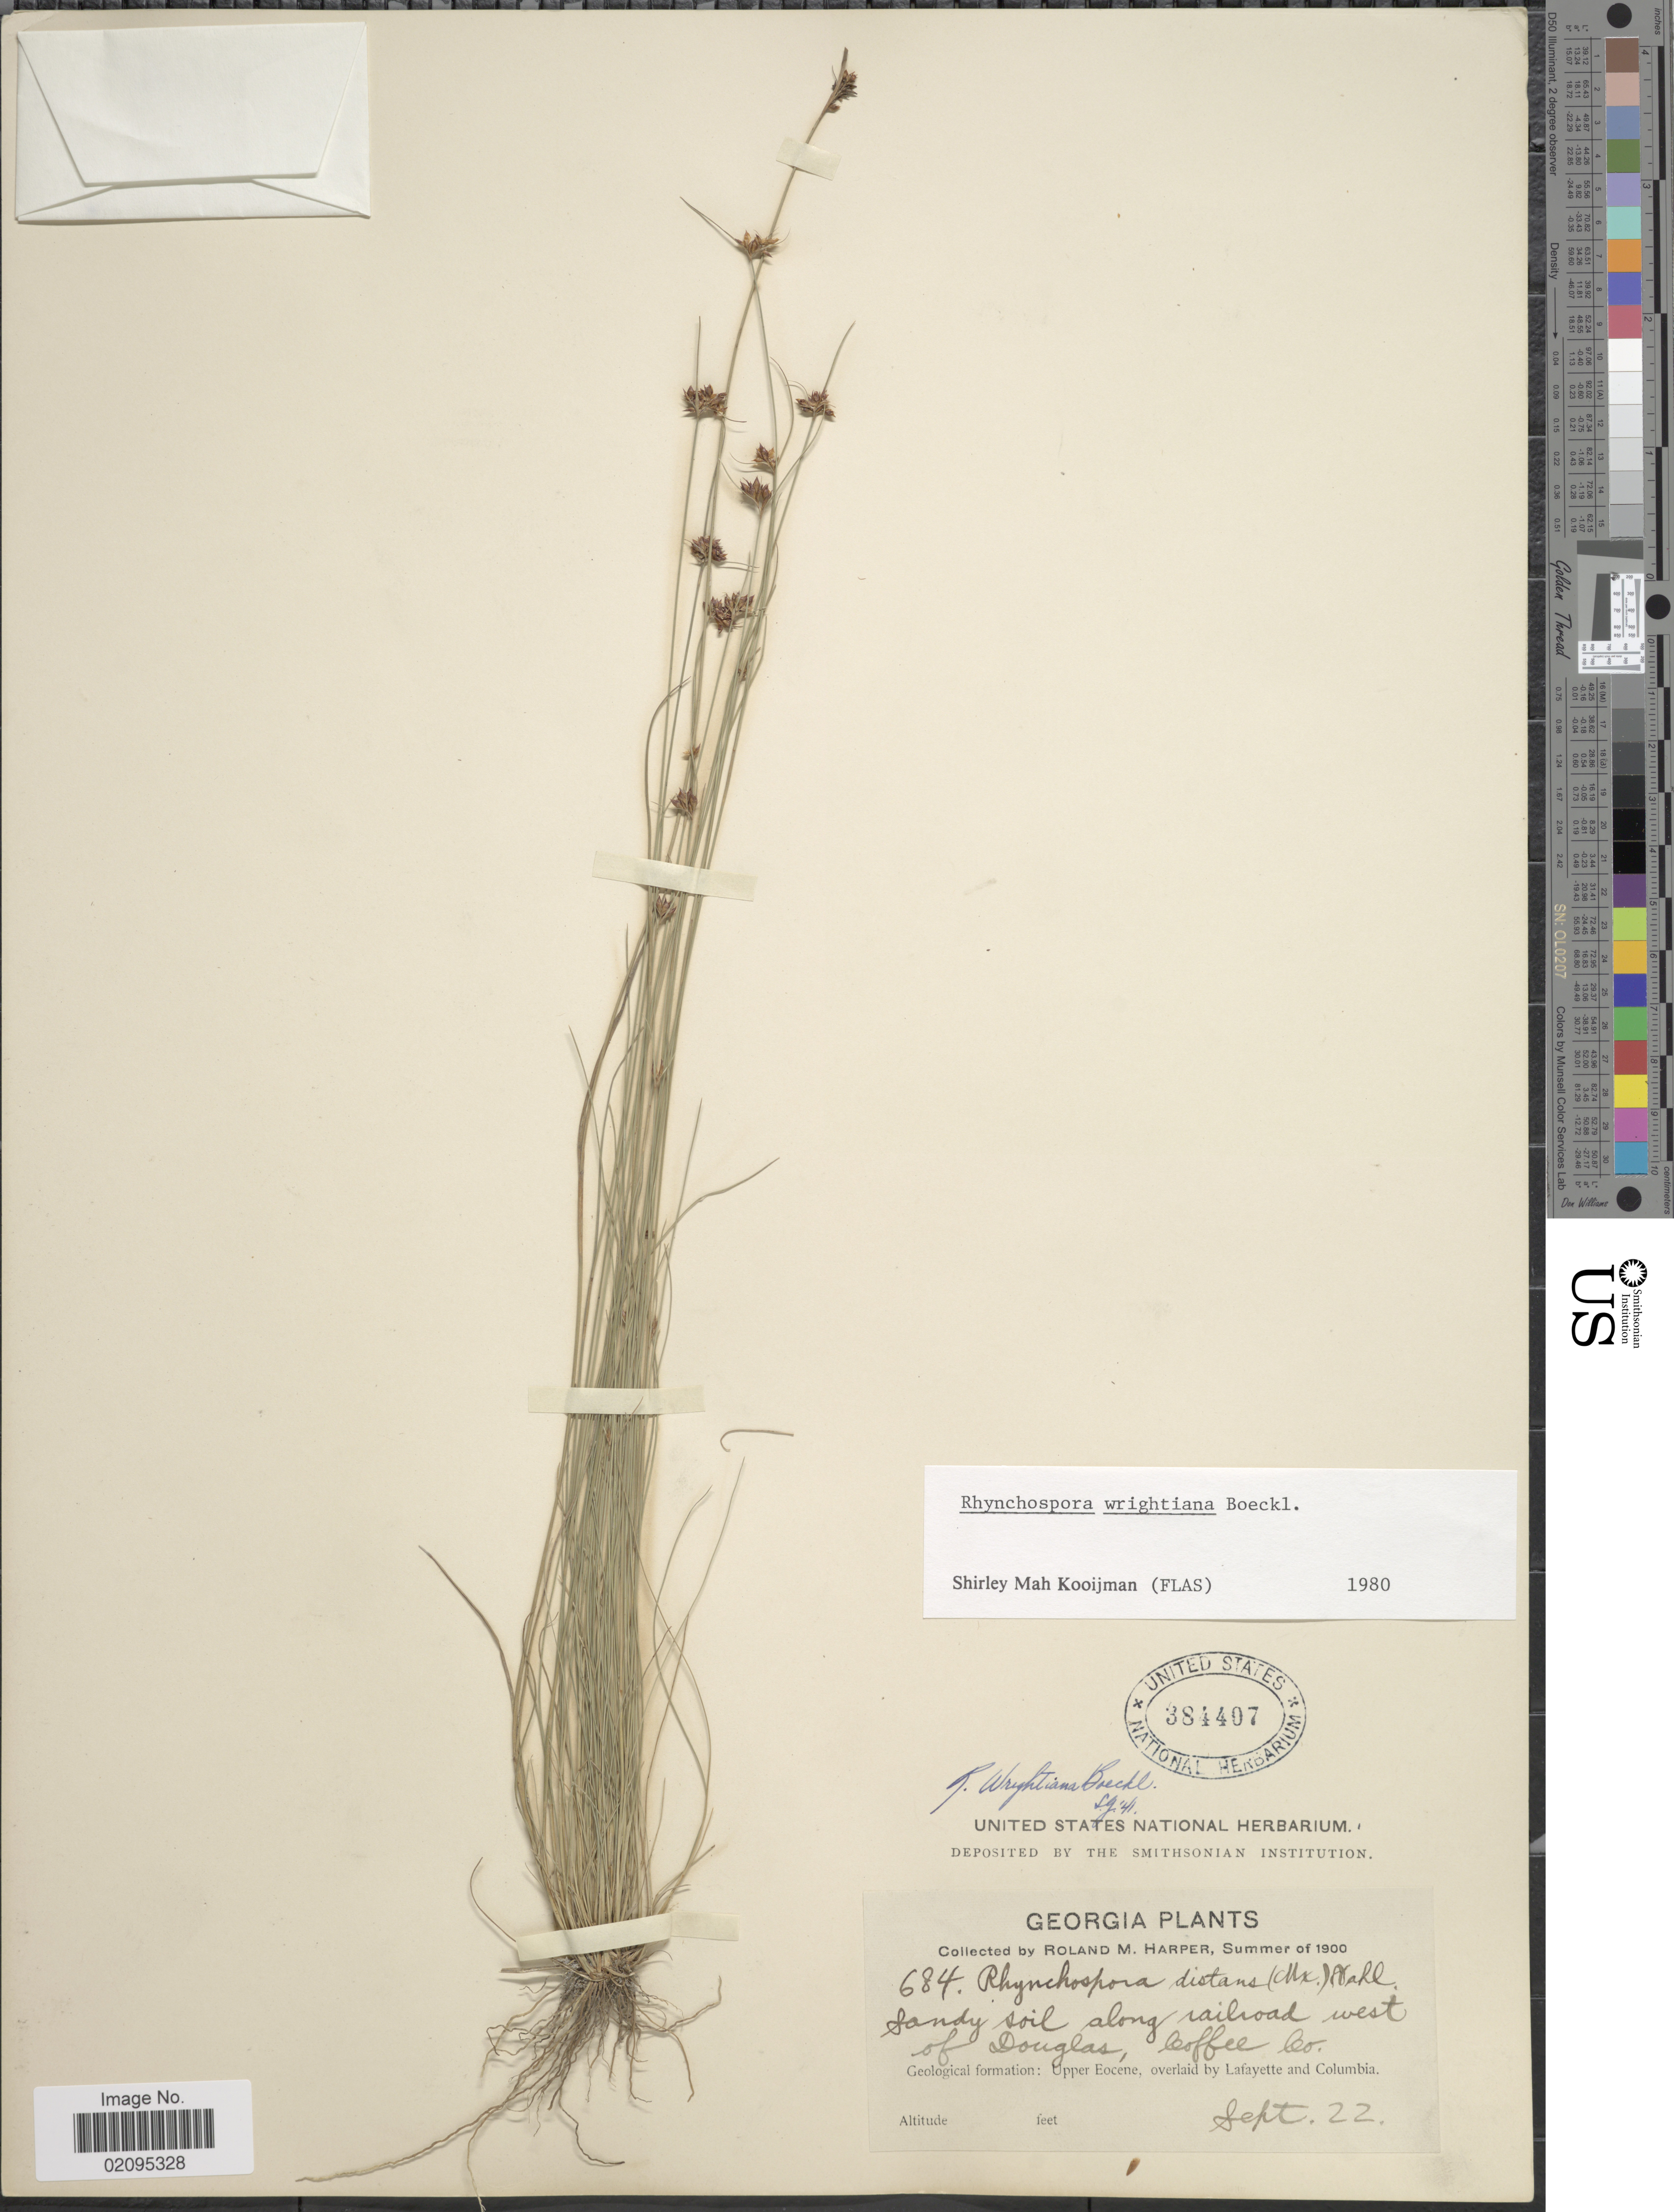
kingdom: Plantae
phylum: Tracheophyta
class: Liliopsida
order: Poales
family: Cyperaceae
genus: Rhynchospora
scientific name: Rhynchospora wrightiana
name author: Boeckeler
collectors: R. M. Harper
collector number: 684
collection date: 1900-09-22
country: United States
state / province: Georgia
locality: Sandy soil along railroad west of Douglas, Coffee Co. Lafayette and Columbia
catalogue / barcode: US 384407